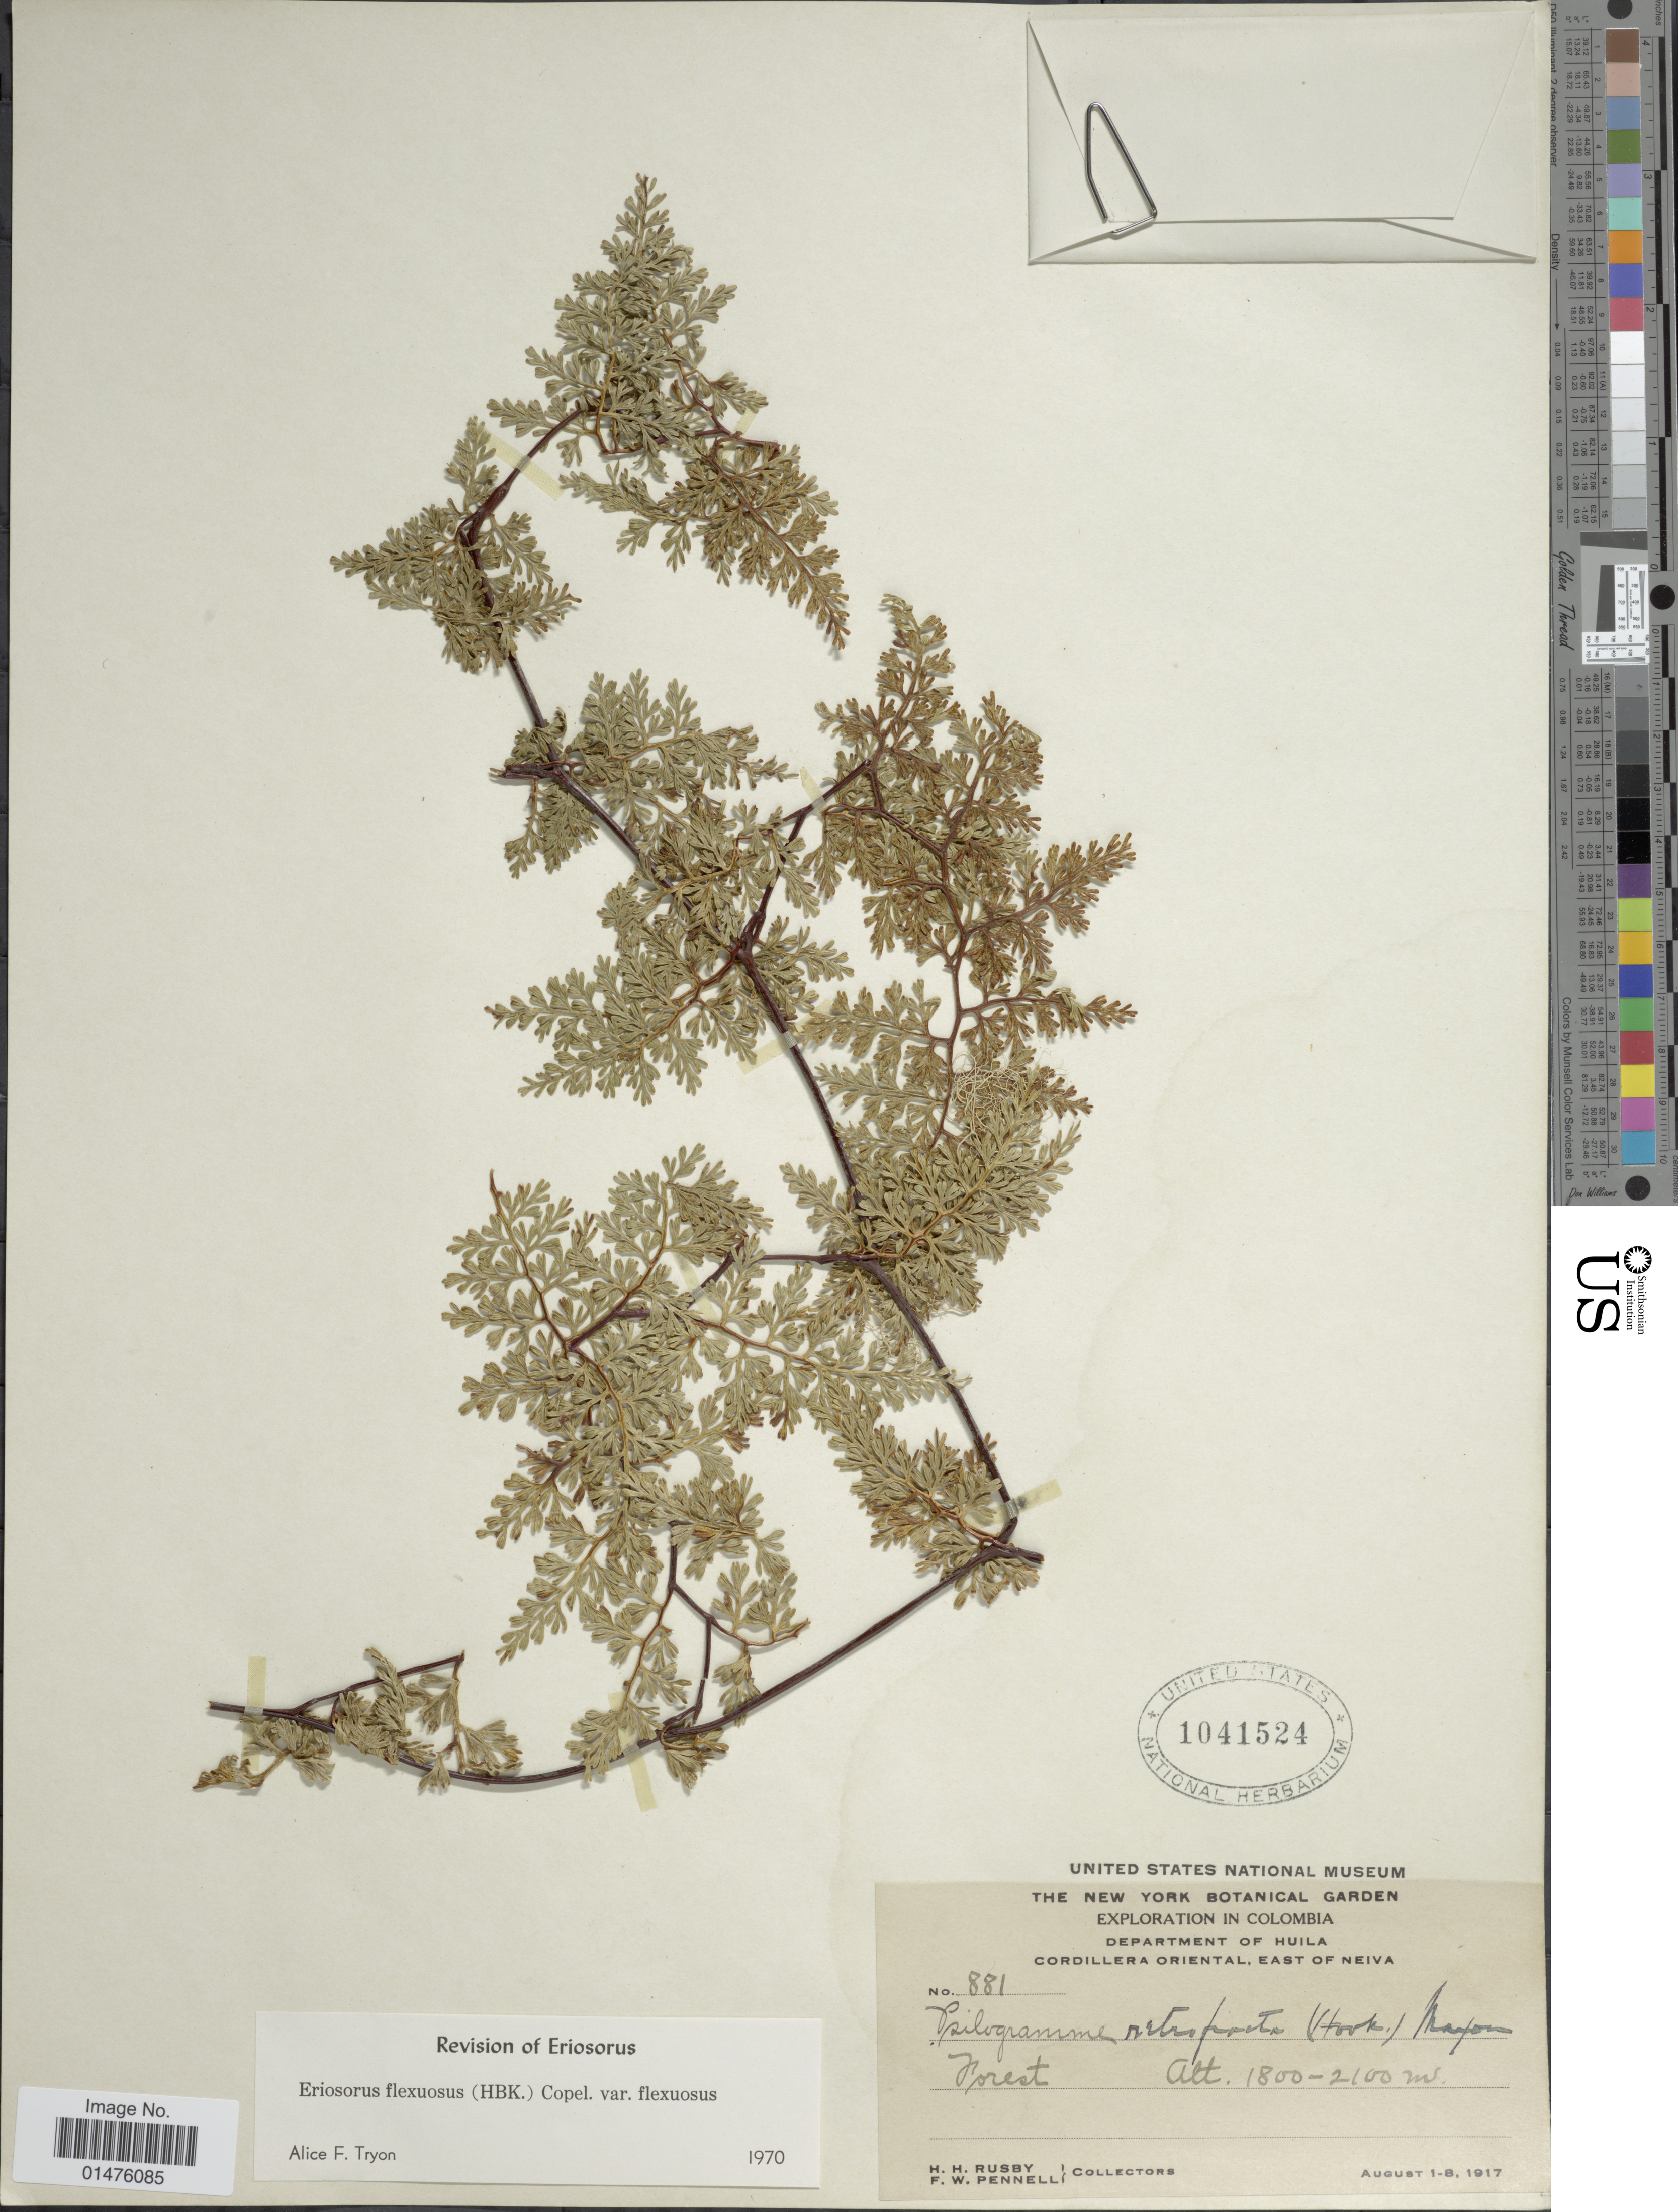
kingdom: Plantae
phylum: Tracheophyta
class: Polypodiopsida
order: Polypodiales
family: Pteridaceae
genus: Jamesonia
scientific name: Jamesonia flexuosa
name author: (Humb. & Bonpl.) Christenh.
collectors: H. H. Rusby & F. W. Pennell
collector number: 881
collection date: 1917-08-01/1917-08-08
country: Colombia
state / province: Huila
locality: Department of Huila, Cordillera Oriental, east of Neiva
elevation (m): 1800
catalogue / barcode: US 1041524